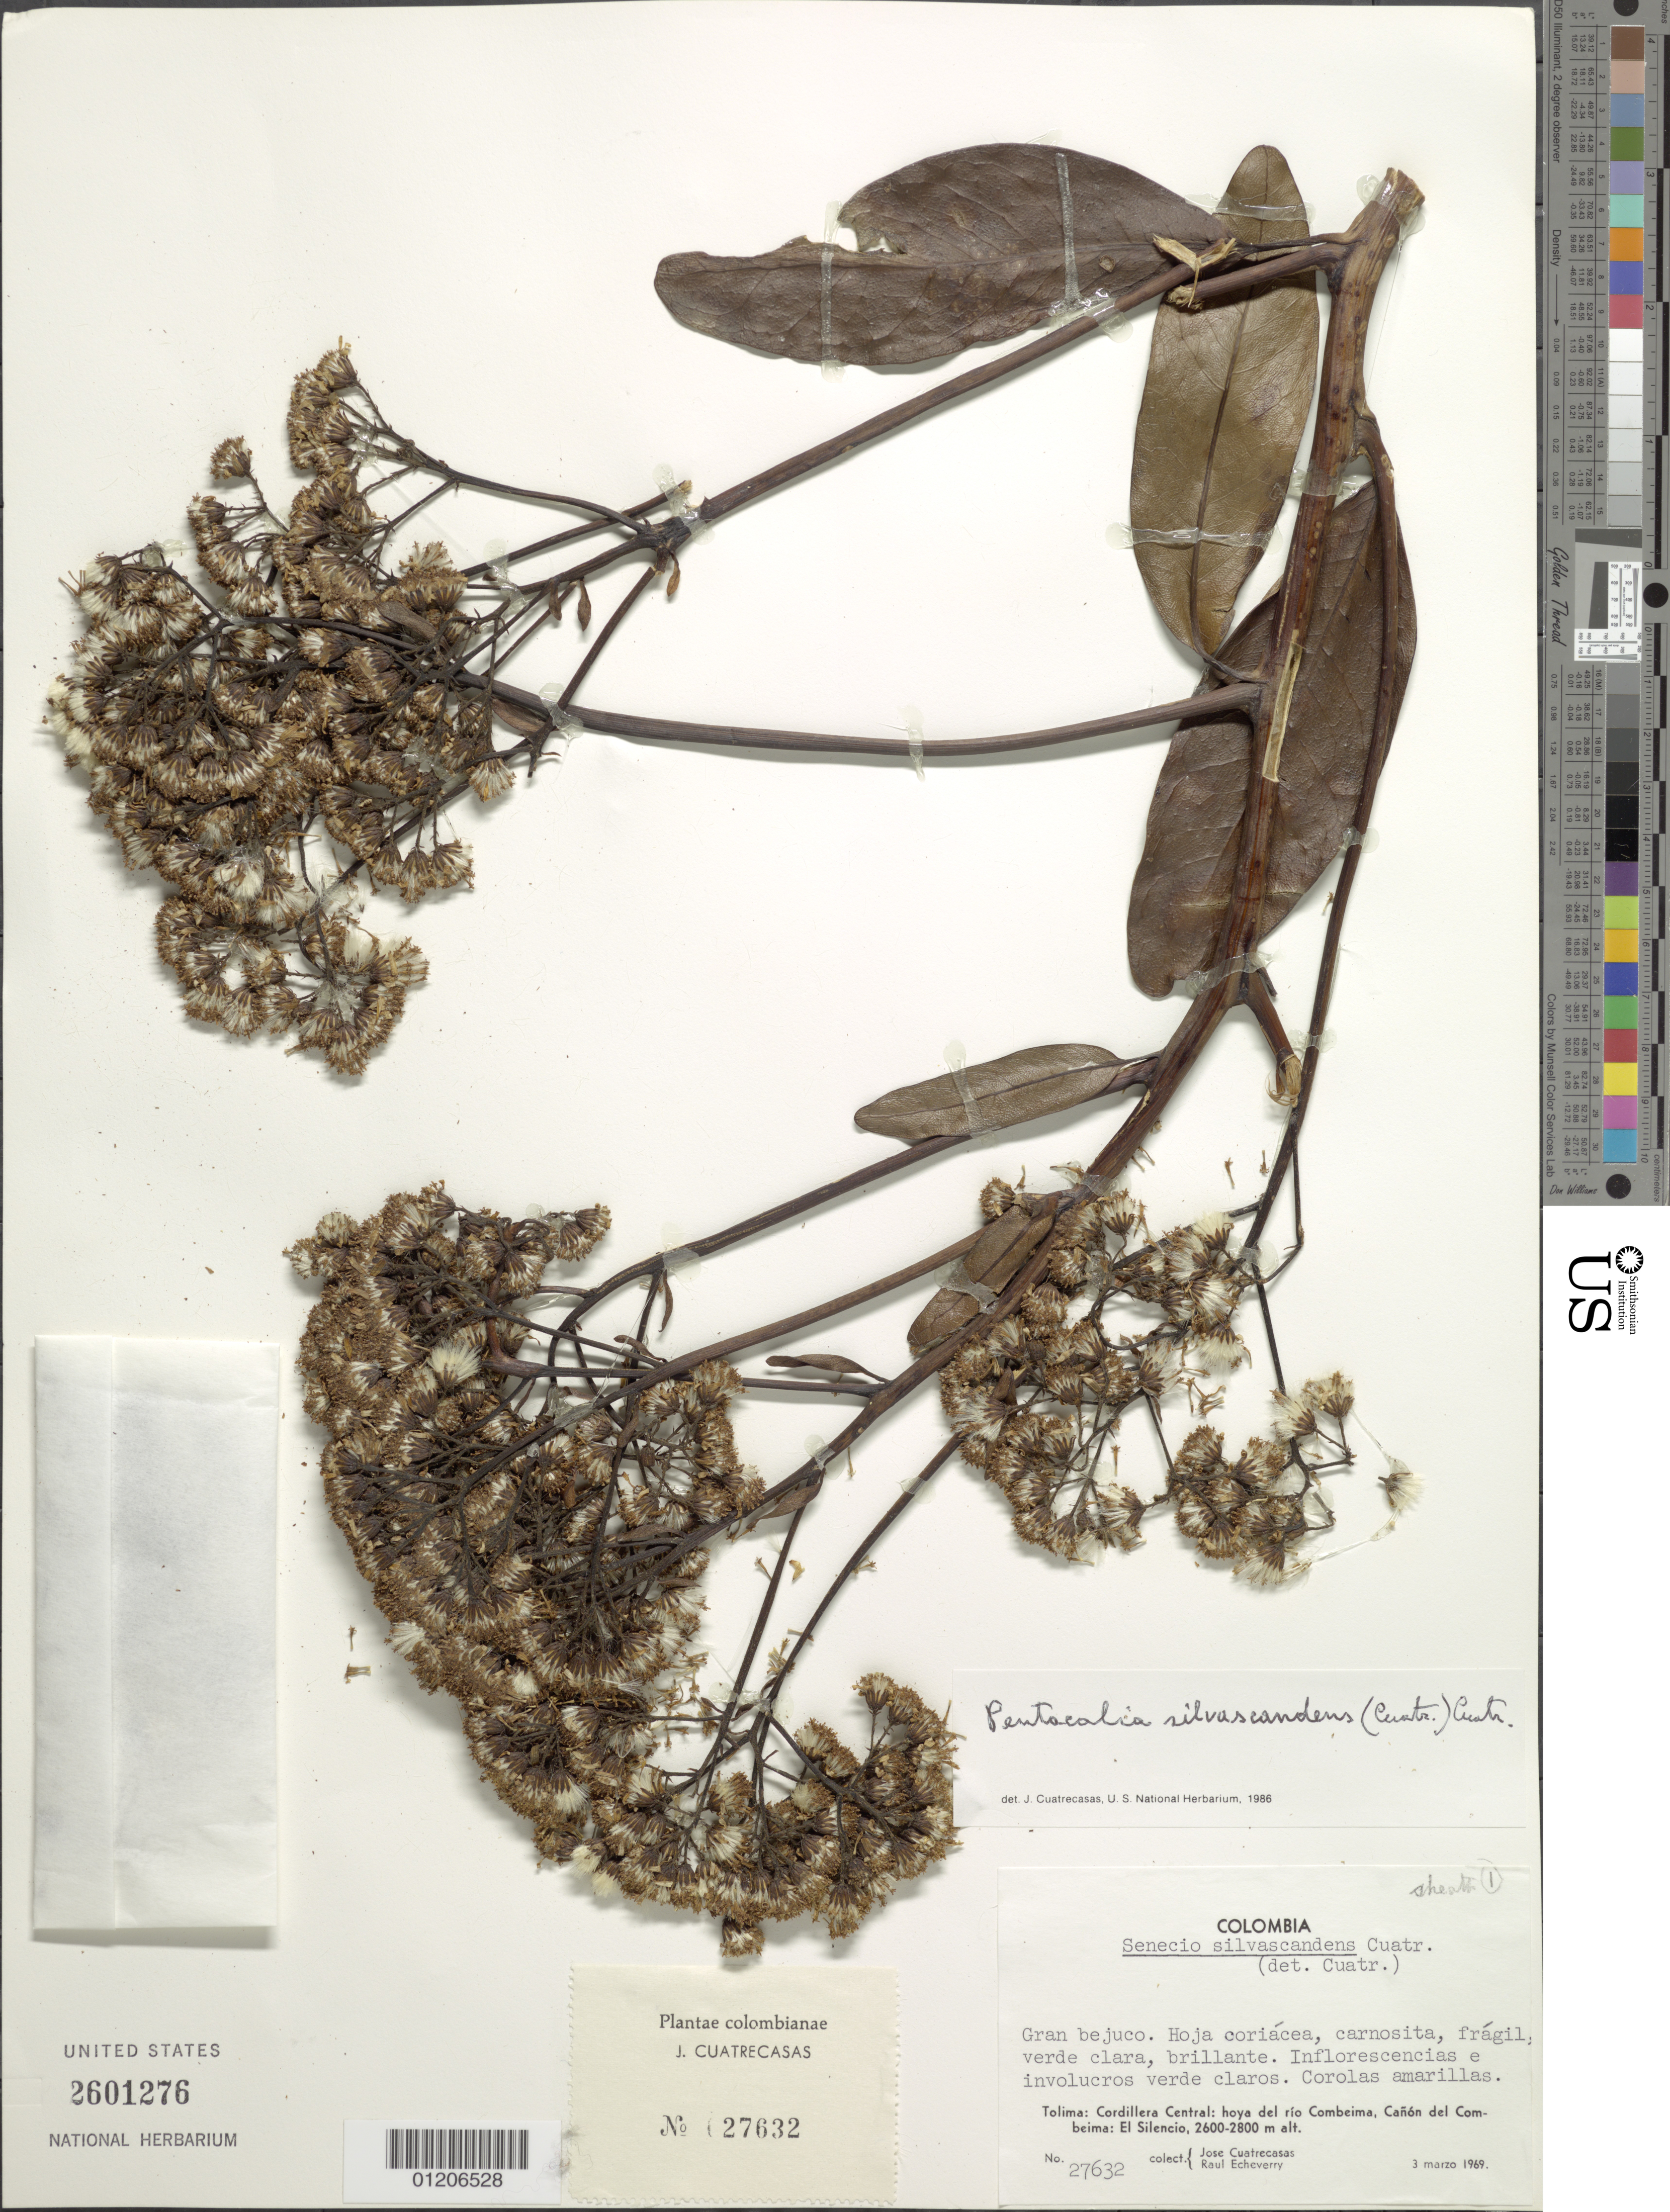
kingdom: Plantae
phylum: Tracheophyta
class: Magnoliopsida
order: Asterales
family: Asteraceae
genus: Pentacalia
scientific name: Pentacalia silvascandens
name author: (Cuatrec.) Cuatrec.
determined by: Cuatrecasas, J.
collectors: J. Cuatrecasas & R. Echeverry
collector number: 27632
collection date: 1969-03-03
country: Colombia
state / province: Tolima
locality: Cordillera Central: hoya del río Combeima, Cañón del Combeima: El Silencio.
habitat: hoya del rio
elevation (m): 2600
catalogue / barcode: US 2601276